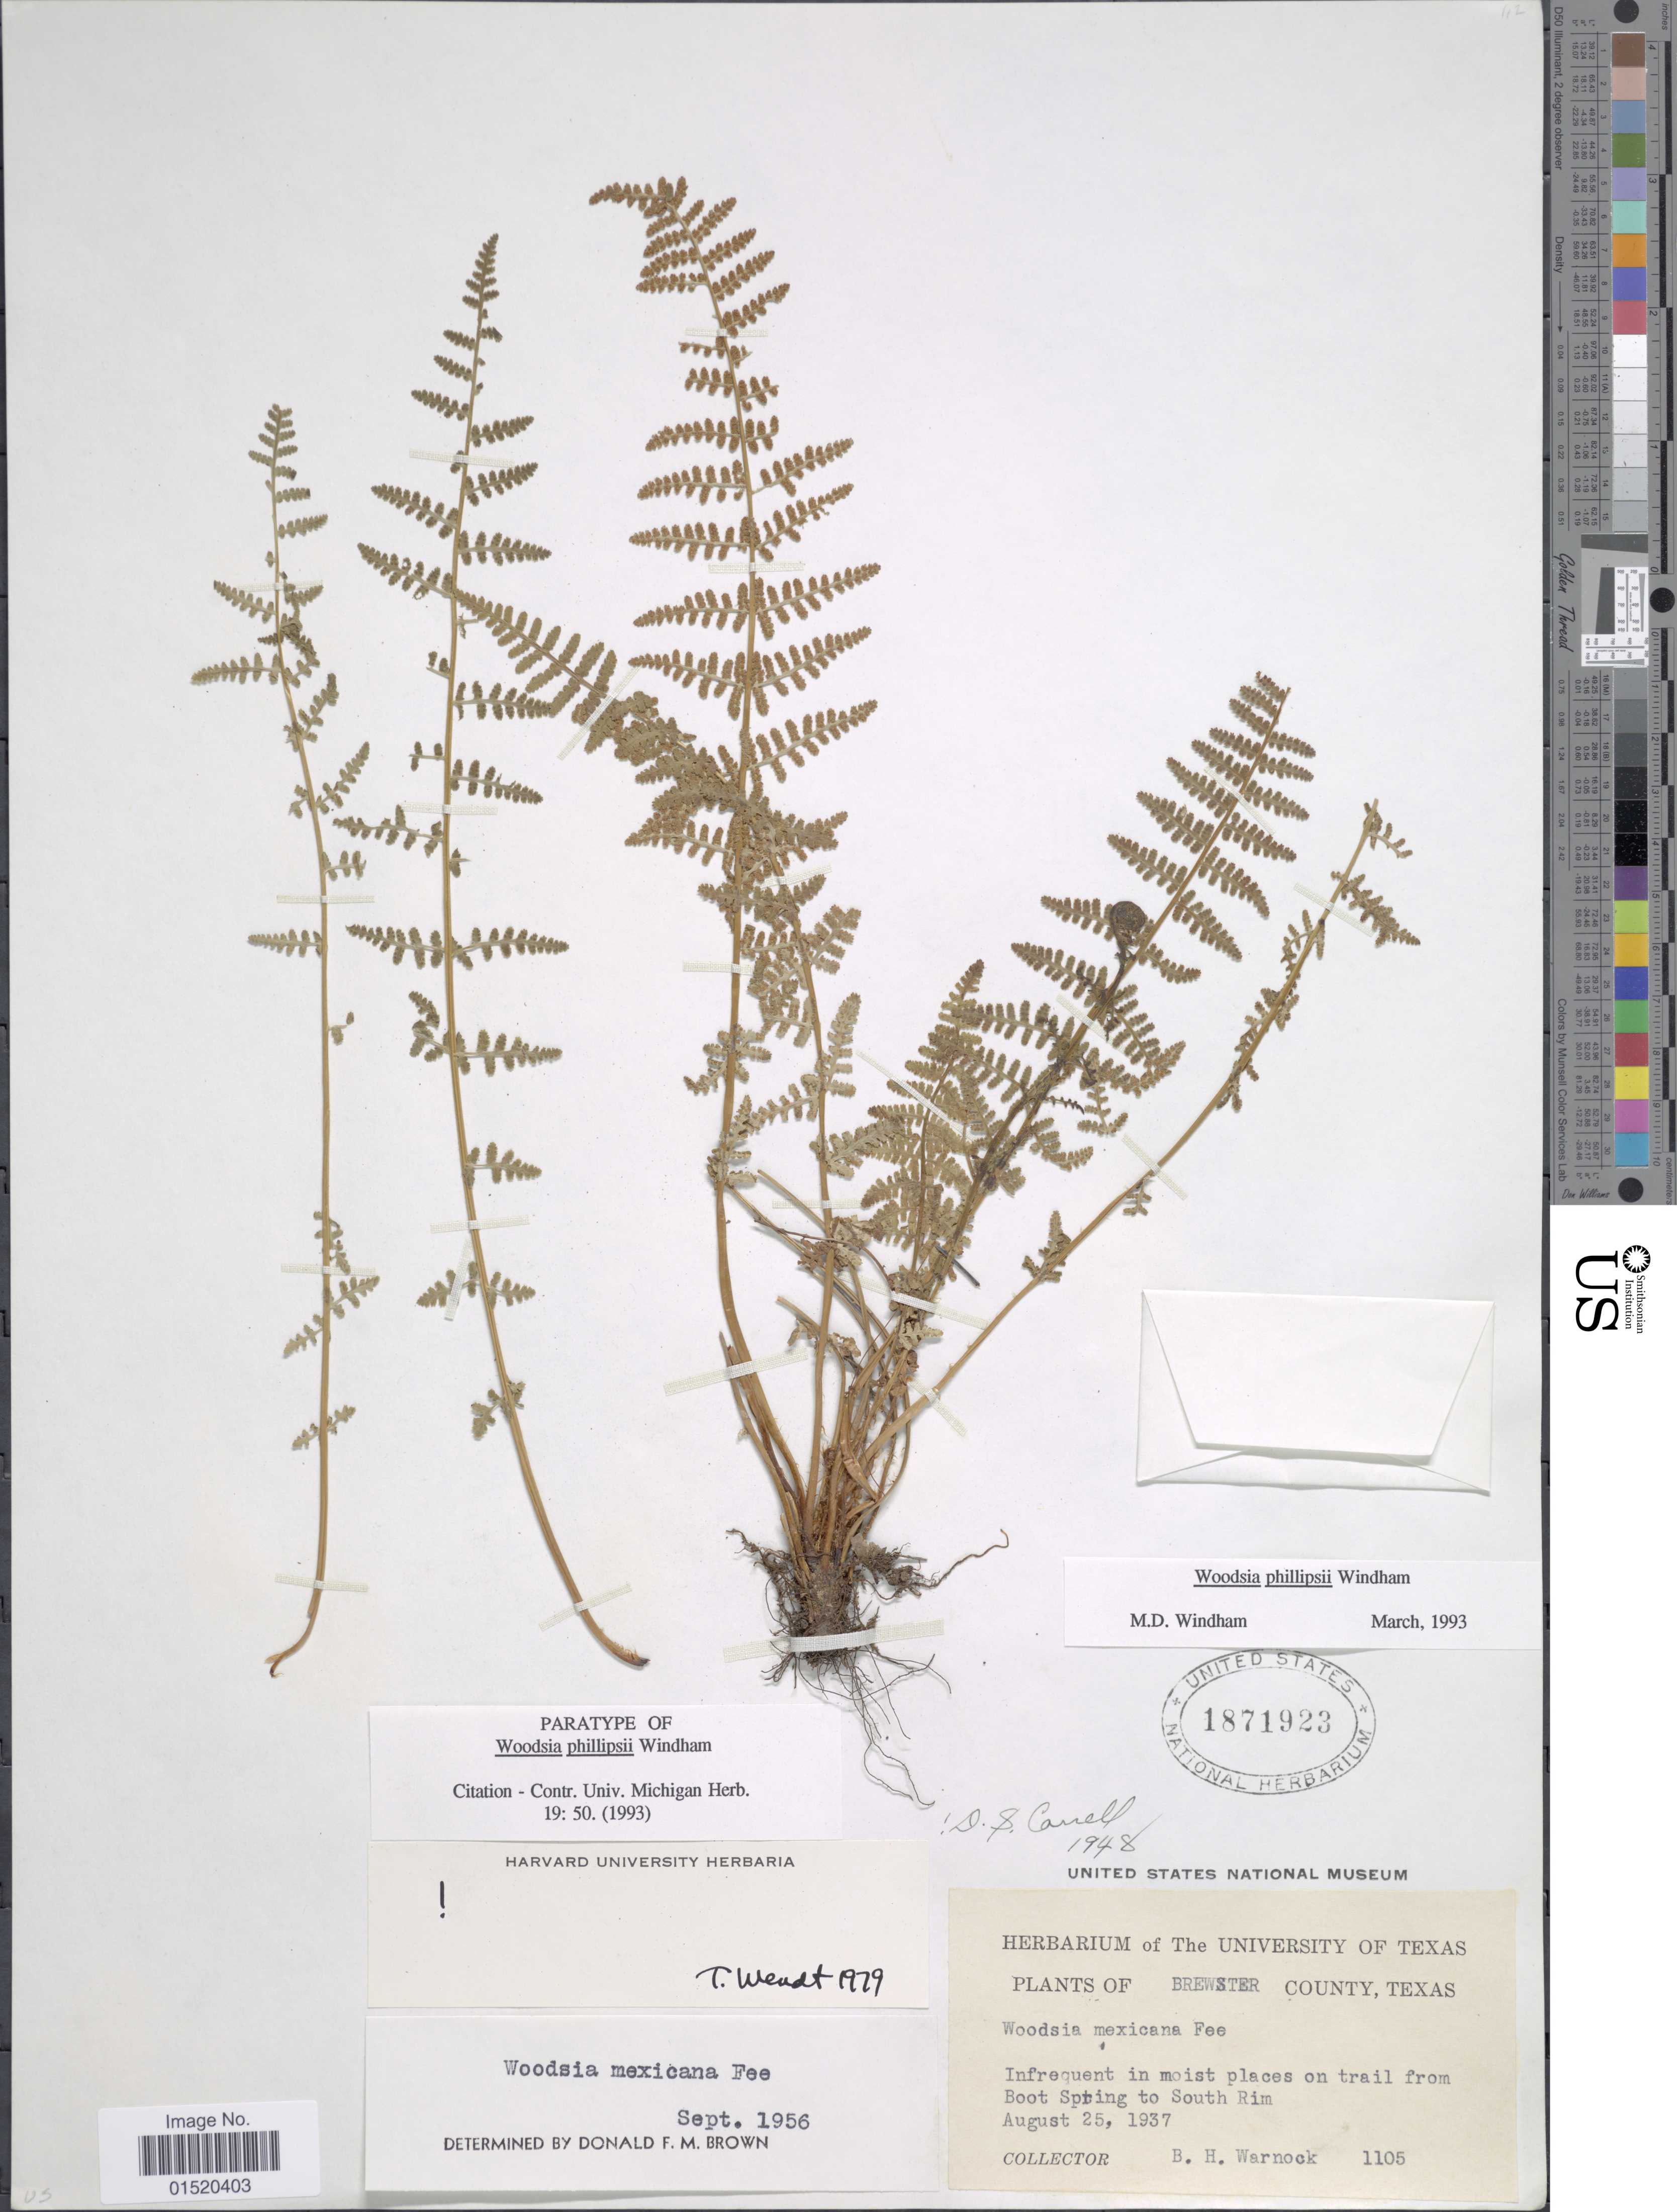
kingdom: Plantae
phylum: Tracheophyta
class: Polypodiopsida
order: Polypodiales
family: Woodsiaceae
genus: Woodsia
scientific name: Woodsia phillipsii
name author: Windham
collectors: B. H. Warnock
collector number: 1105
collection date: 1937-08-25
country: United States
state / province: Texas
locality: Brewster County, Infrequent in moist places on trail from Boot Spring to South Rim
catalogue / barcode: US 1871923